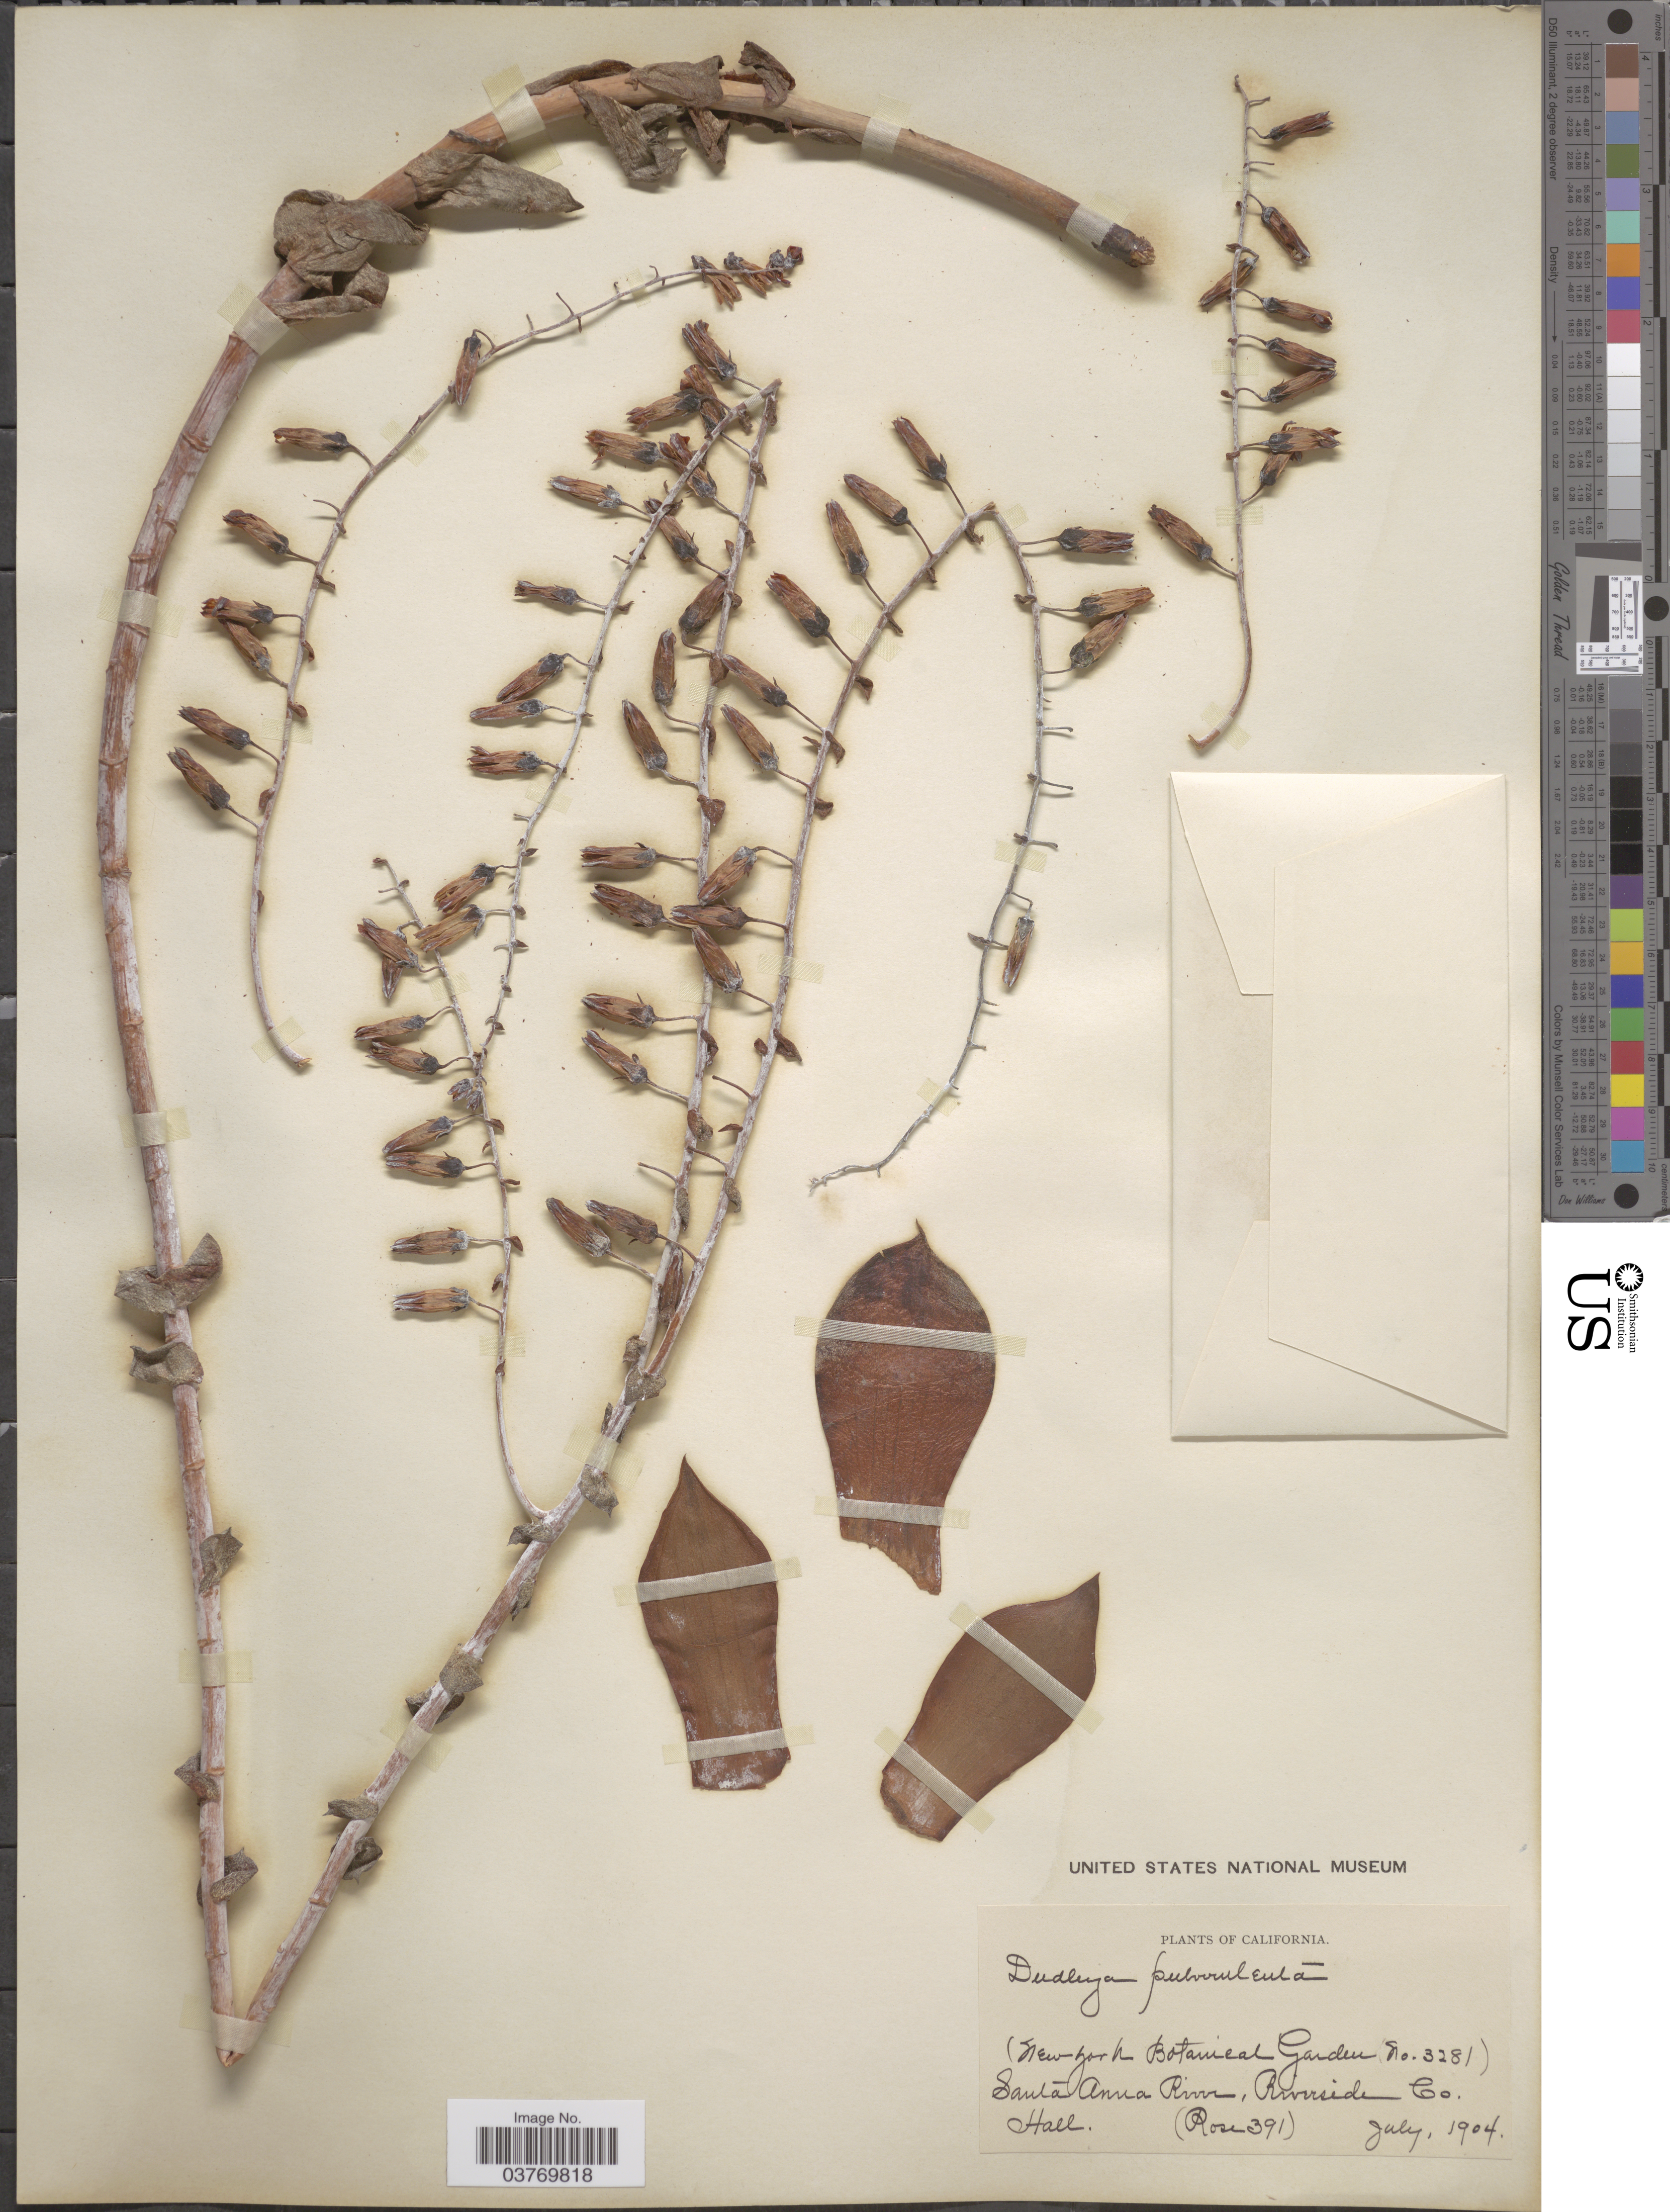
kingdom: Plantae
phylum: Tracheophyta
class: Magnoliopsida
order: Saxifragales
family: Crassulaceae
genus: Dudleya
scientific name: Dudleya pulverulenta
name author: (Nutt.) Britton & Rose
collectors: -- Hall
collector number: Rose 391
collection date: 1904-06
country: United States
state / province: California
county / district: Riverside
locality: Santa Anna River, Riverside Co.